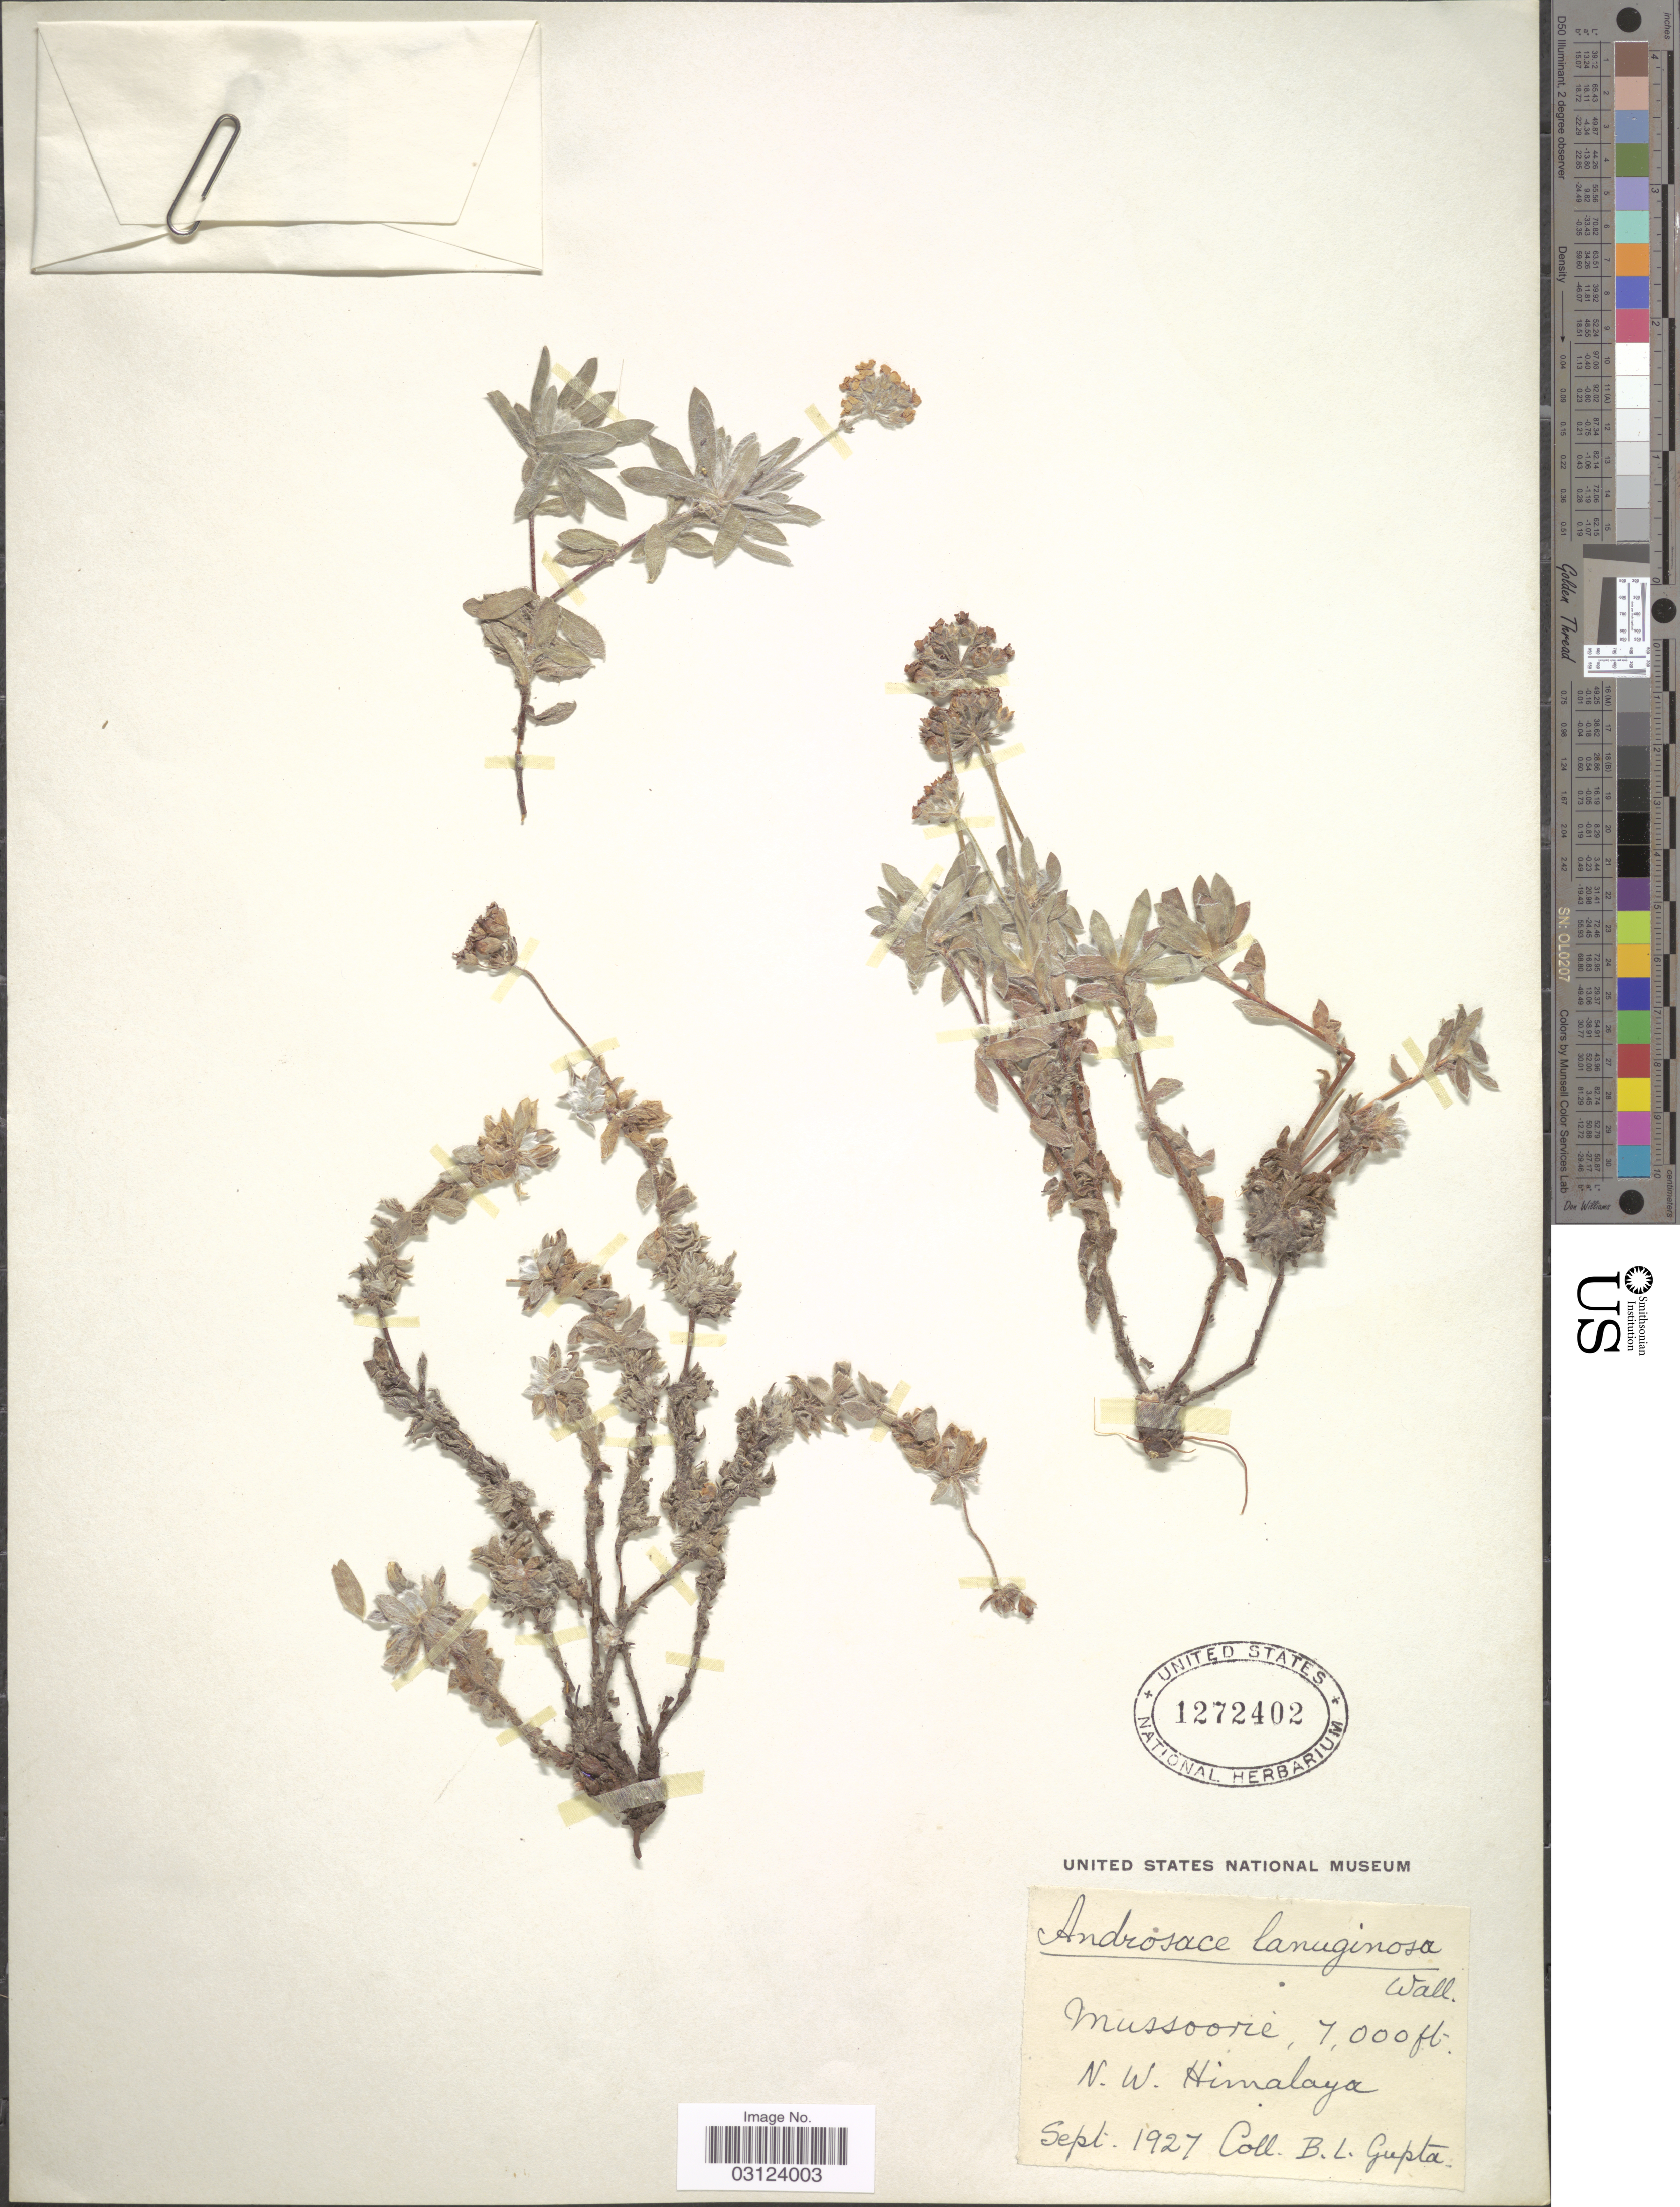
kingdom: Plantae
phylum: Tracheophyta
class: Magnoliopsida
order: Ericales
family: Primulaceae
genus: Androsace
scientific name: Androsace lanuginosa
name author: Wall.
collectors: B. L. Gupta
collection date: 1927-09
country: India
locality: Mussoorie, N.W. Himalaya.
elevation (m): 2134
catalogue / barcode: US 1272402